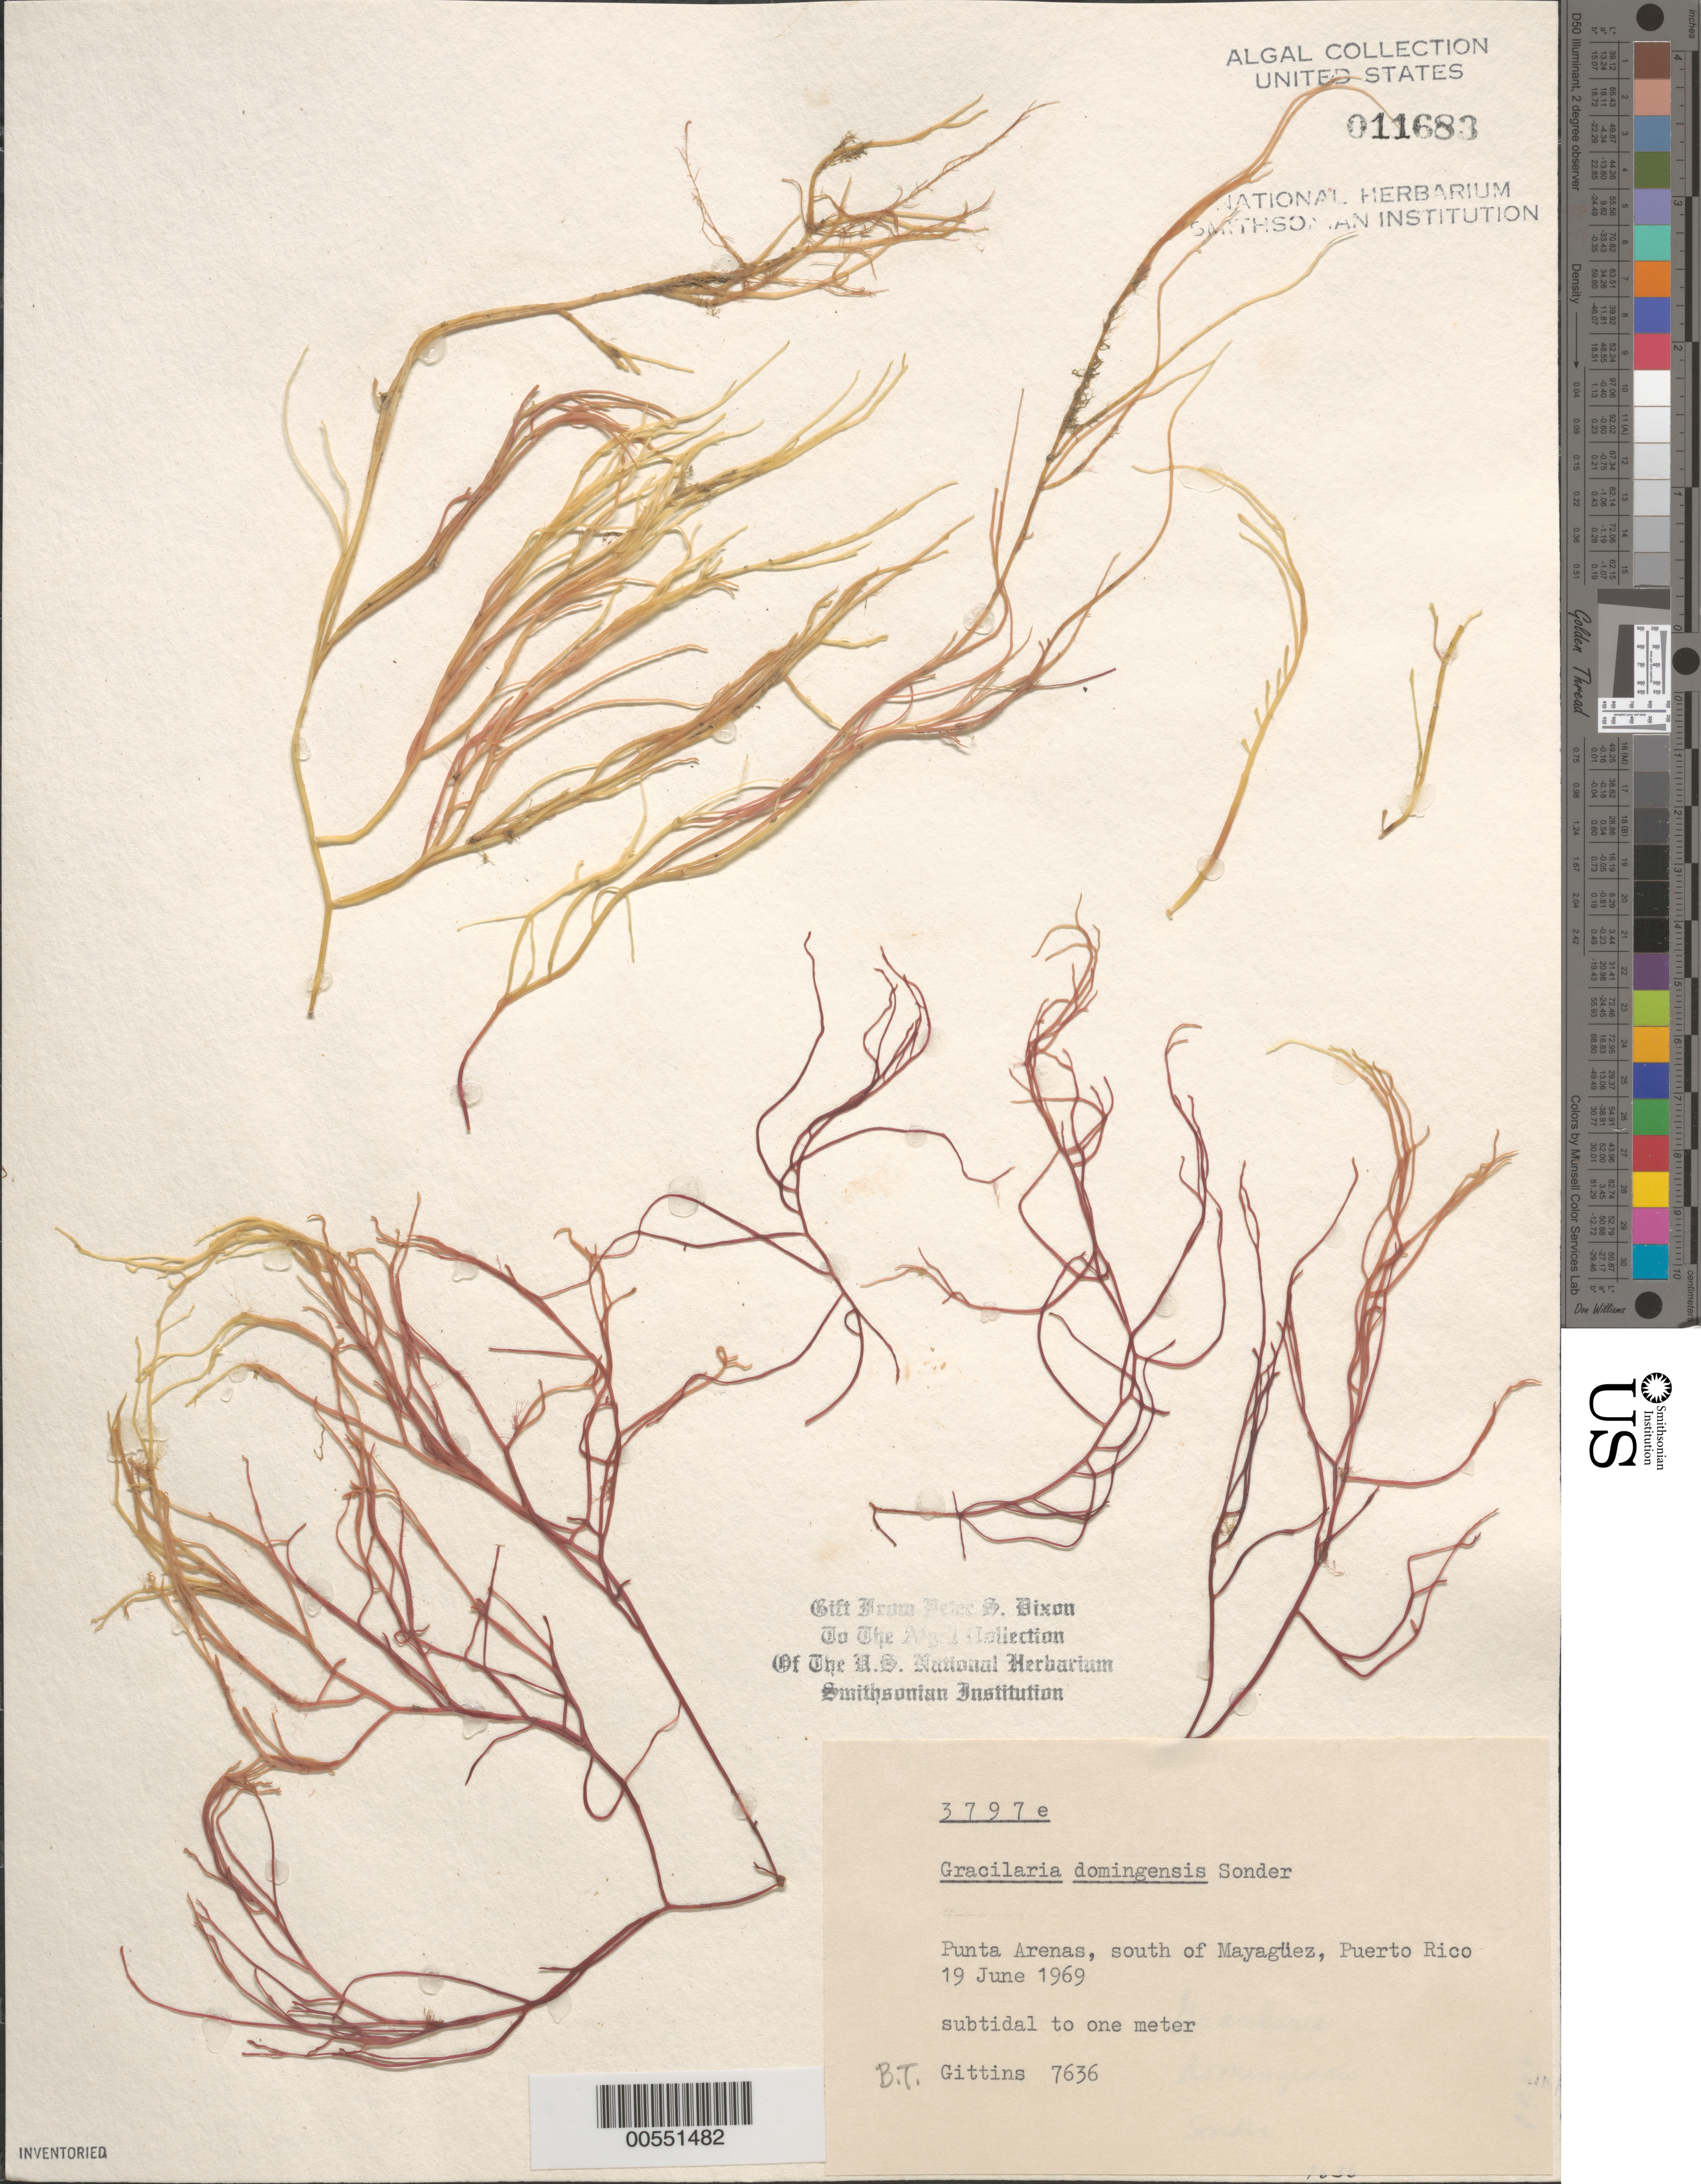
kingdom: Plantae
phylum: Rhodophyta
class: Florideophyceae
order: Gracilariales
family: Gracilariaceae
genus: Gracilaria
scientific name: Gracilaria domingensis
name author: (Kütz.) O.G. Sond. in Dickie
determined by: Dixon, P. S.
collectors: B. Gittins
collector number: BTG 7636 & PSD 3797E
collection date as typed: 19 Jun 1969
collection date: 1969-06-19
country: Puerto Rico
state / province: Mayaguez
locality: Punta arenas, south of mayaguez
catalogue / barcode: US 11683